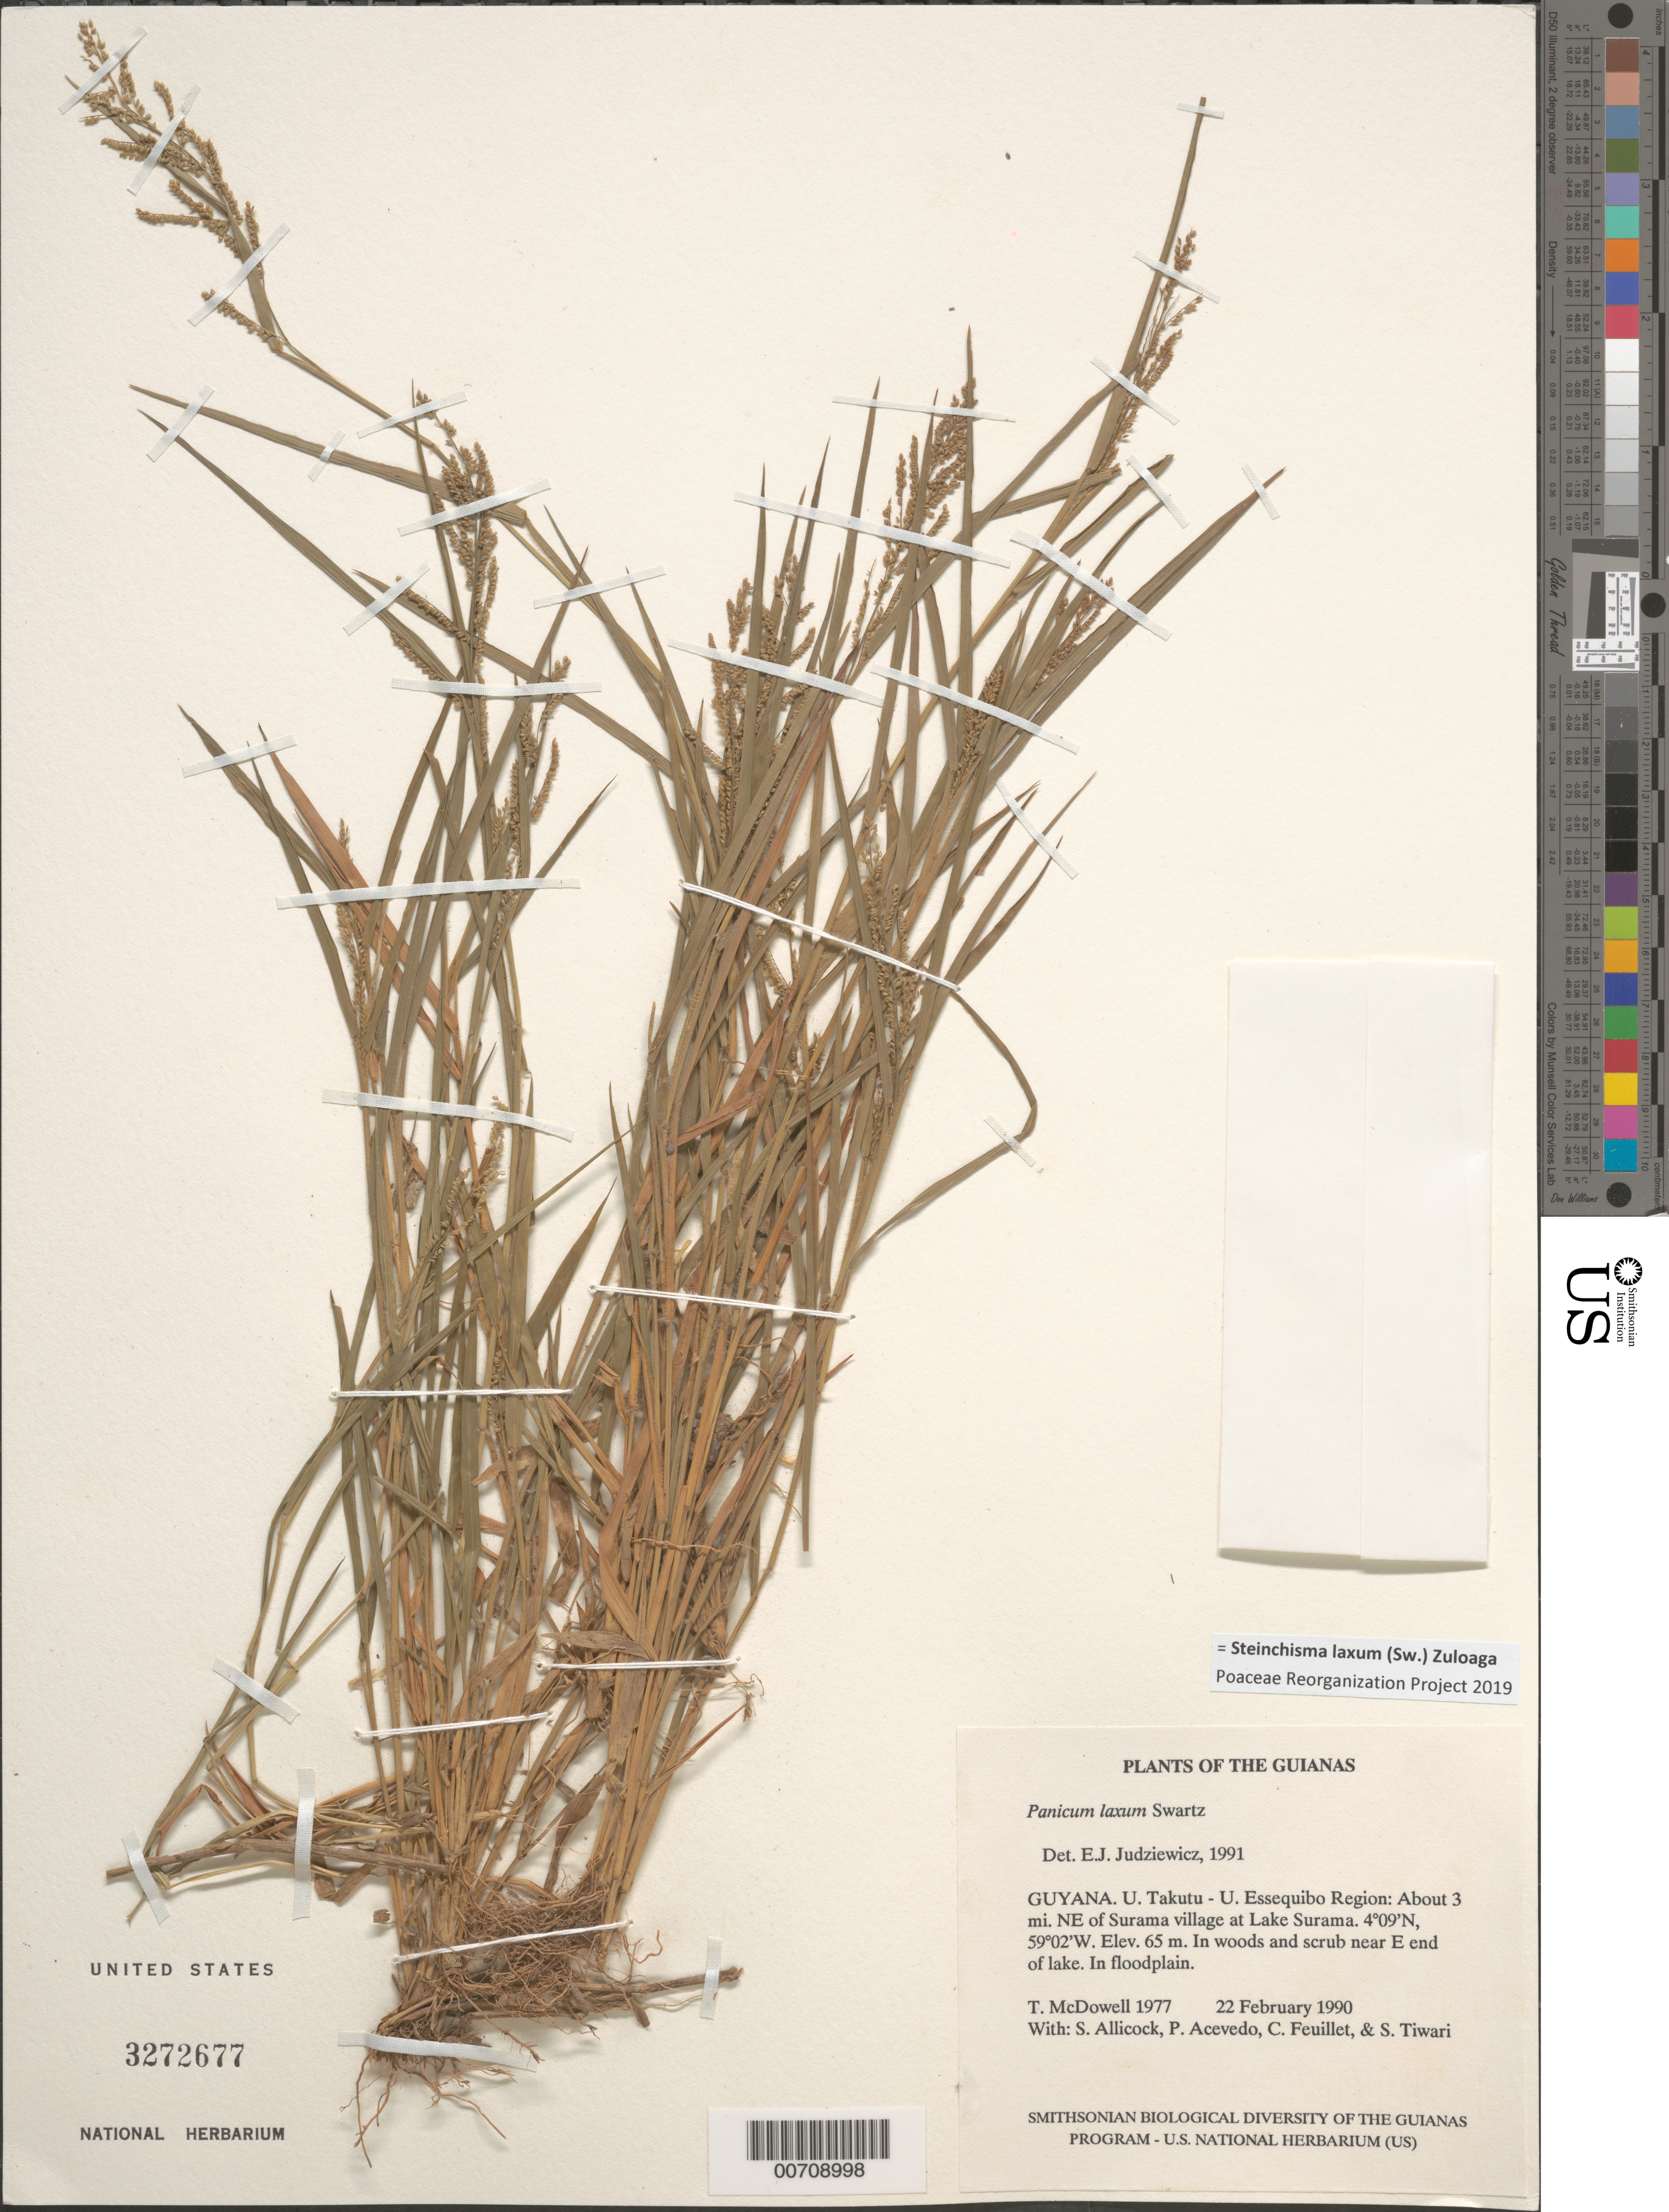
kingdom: Plantae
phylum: Tracheophyta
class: Liliopsida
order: Poales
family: Poaceae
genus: Panicum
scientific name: Panicum laxum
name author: Sw.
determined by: Judziewicz, E. J.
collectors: T. McDowell, S. Allicock, P. Acevedo-Rodr., C. Feuillet & S. Tiwari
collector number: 1977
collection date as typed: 22 February 1990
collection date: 1990-02-22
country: Guyana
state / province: U. Takutu-U. Essequibo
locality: About 3 mi. NE of Surama village, near eastern end of Lake Surama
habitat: Woods and scrub besides lake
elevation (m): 65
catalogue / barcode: US 3272677